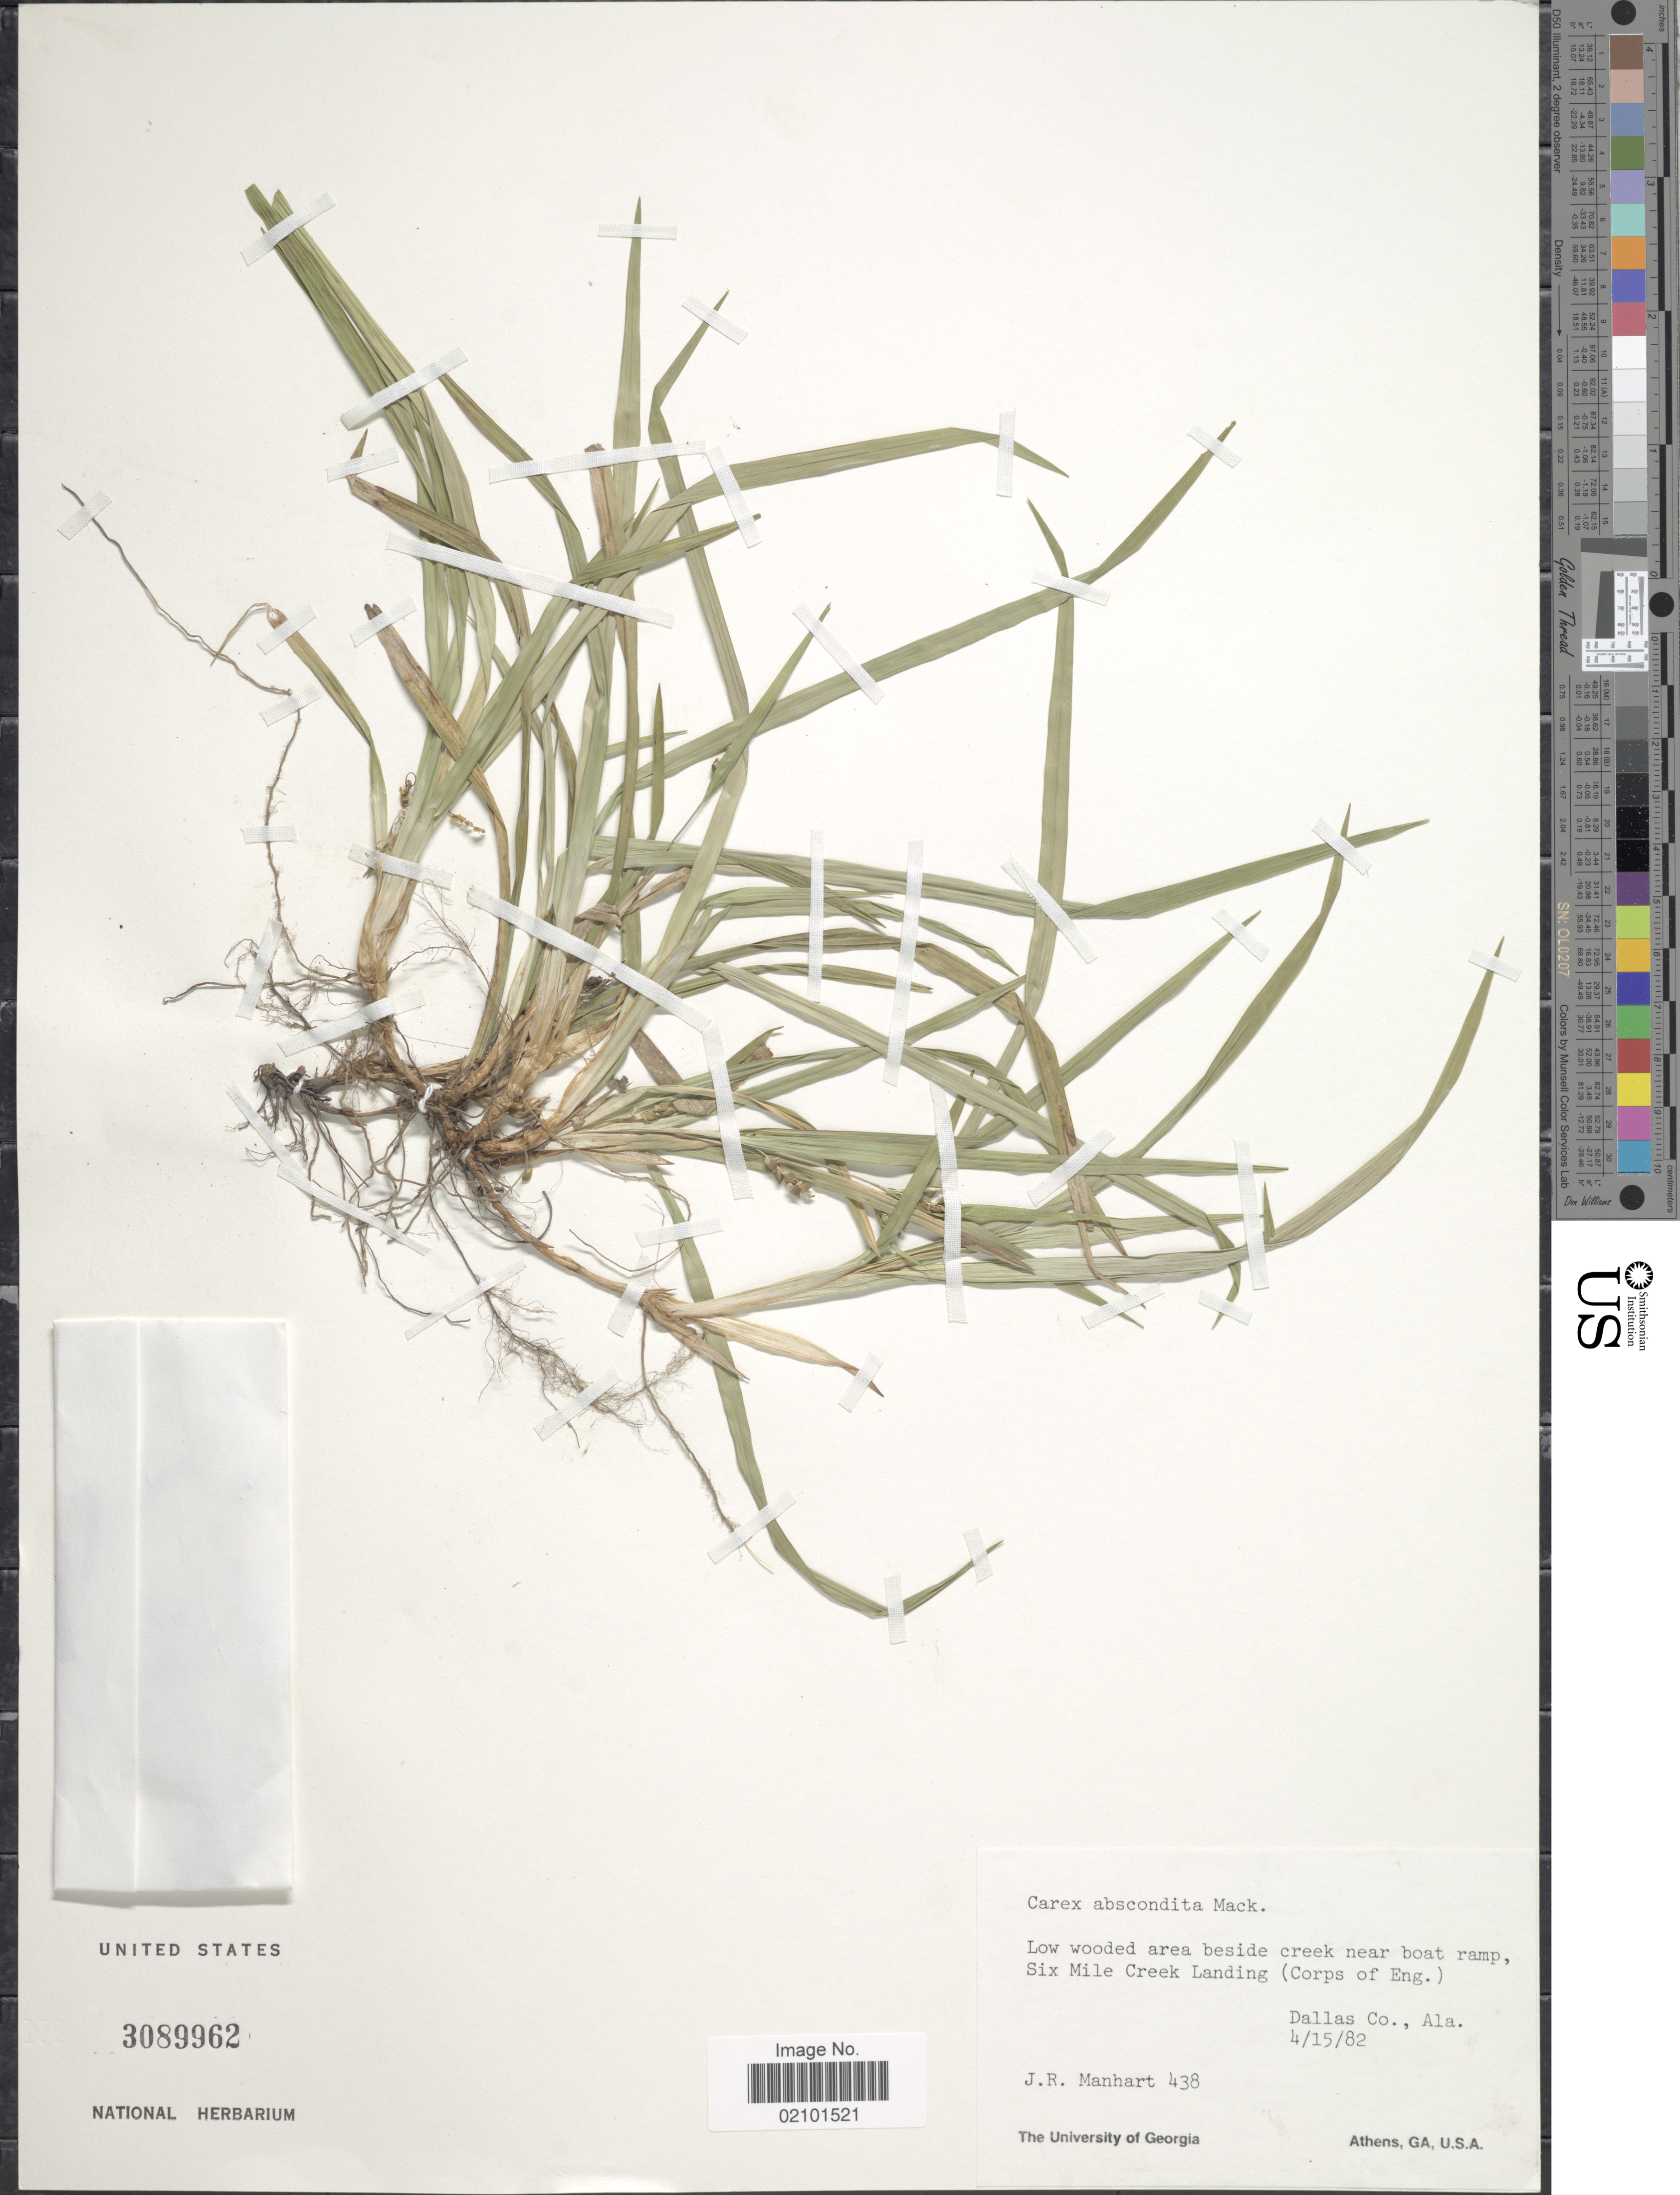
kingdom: Plantae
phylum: Tracheophyta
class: Liliopsida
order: Poales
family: Cyperaceae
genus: Carex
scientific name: Carex abscondita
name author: Mack.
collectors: J. Manhart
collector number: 438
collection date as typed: Transcribed d/m/y: 15/4/82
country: United States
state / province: Alabama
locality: Area besidecreek near boat ramp, Six Mile Creek Landing (Corps of Eng.) Dallas Co.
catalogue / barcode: US 3089962